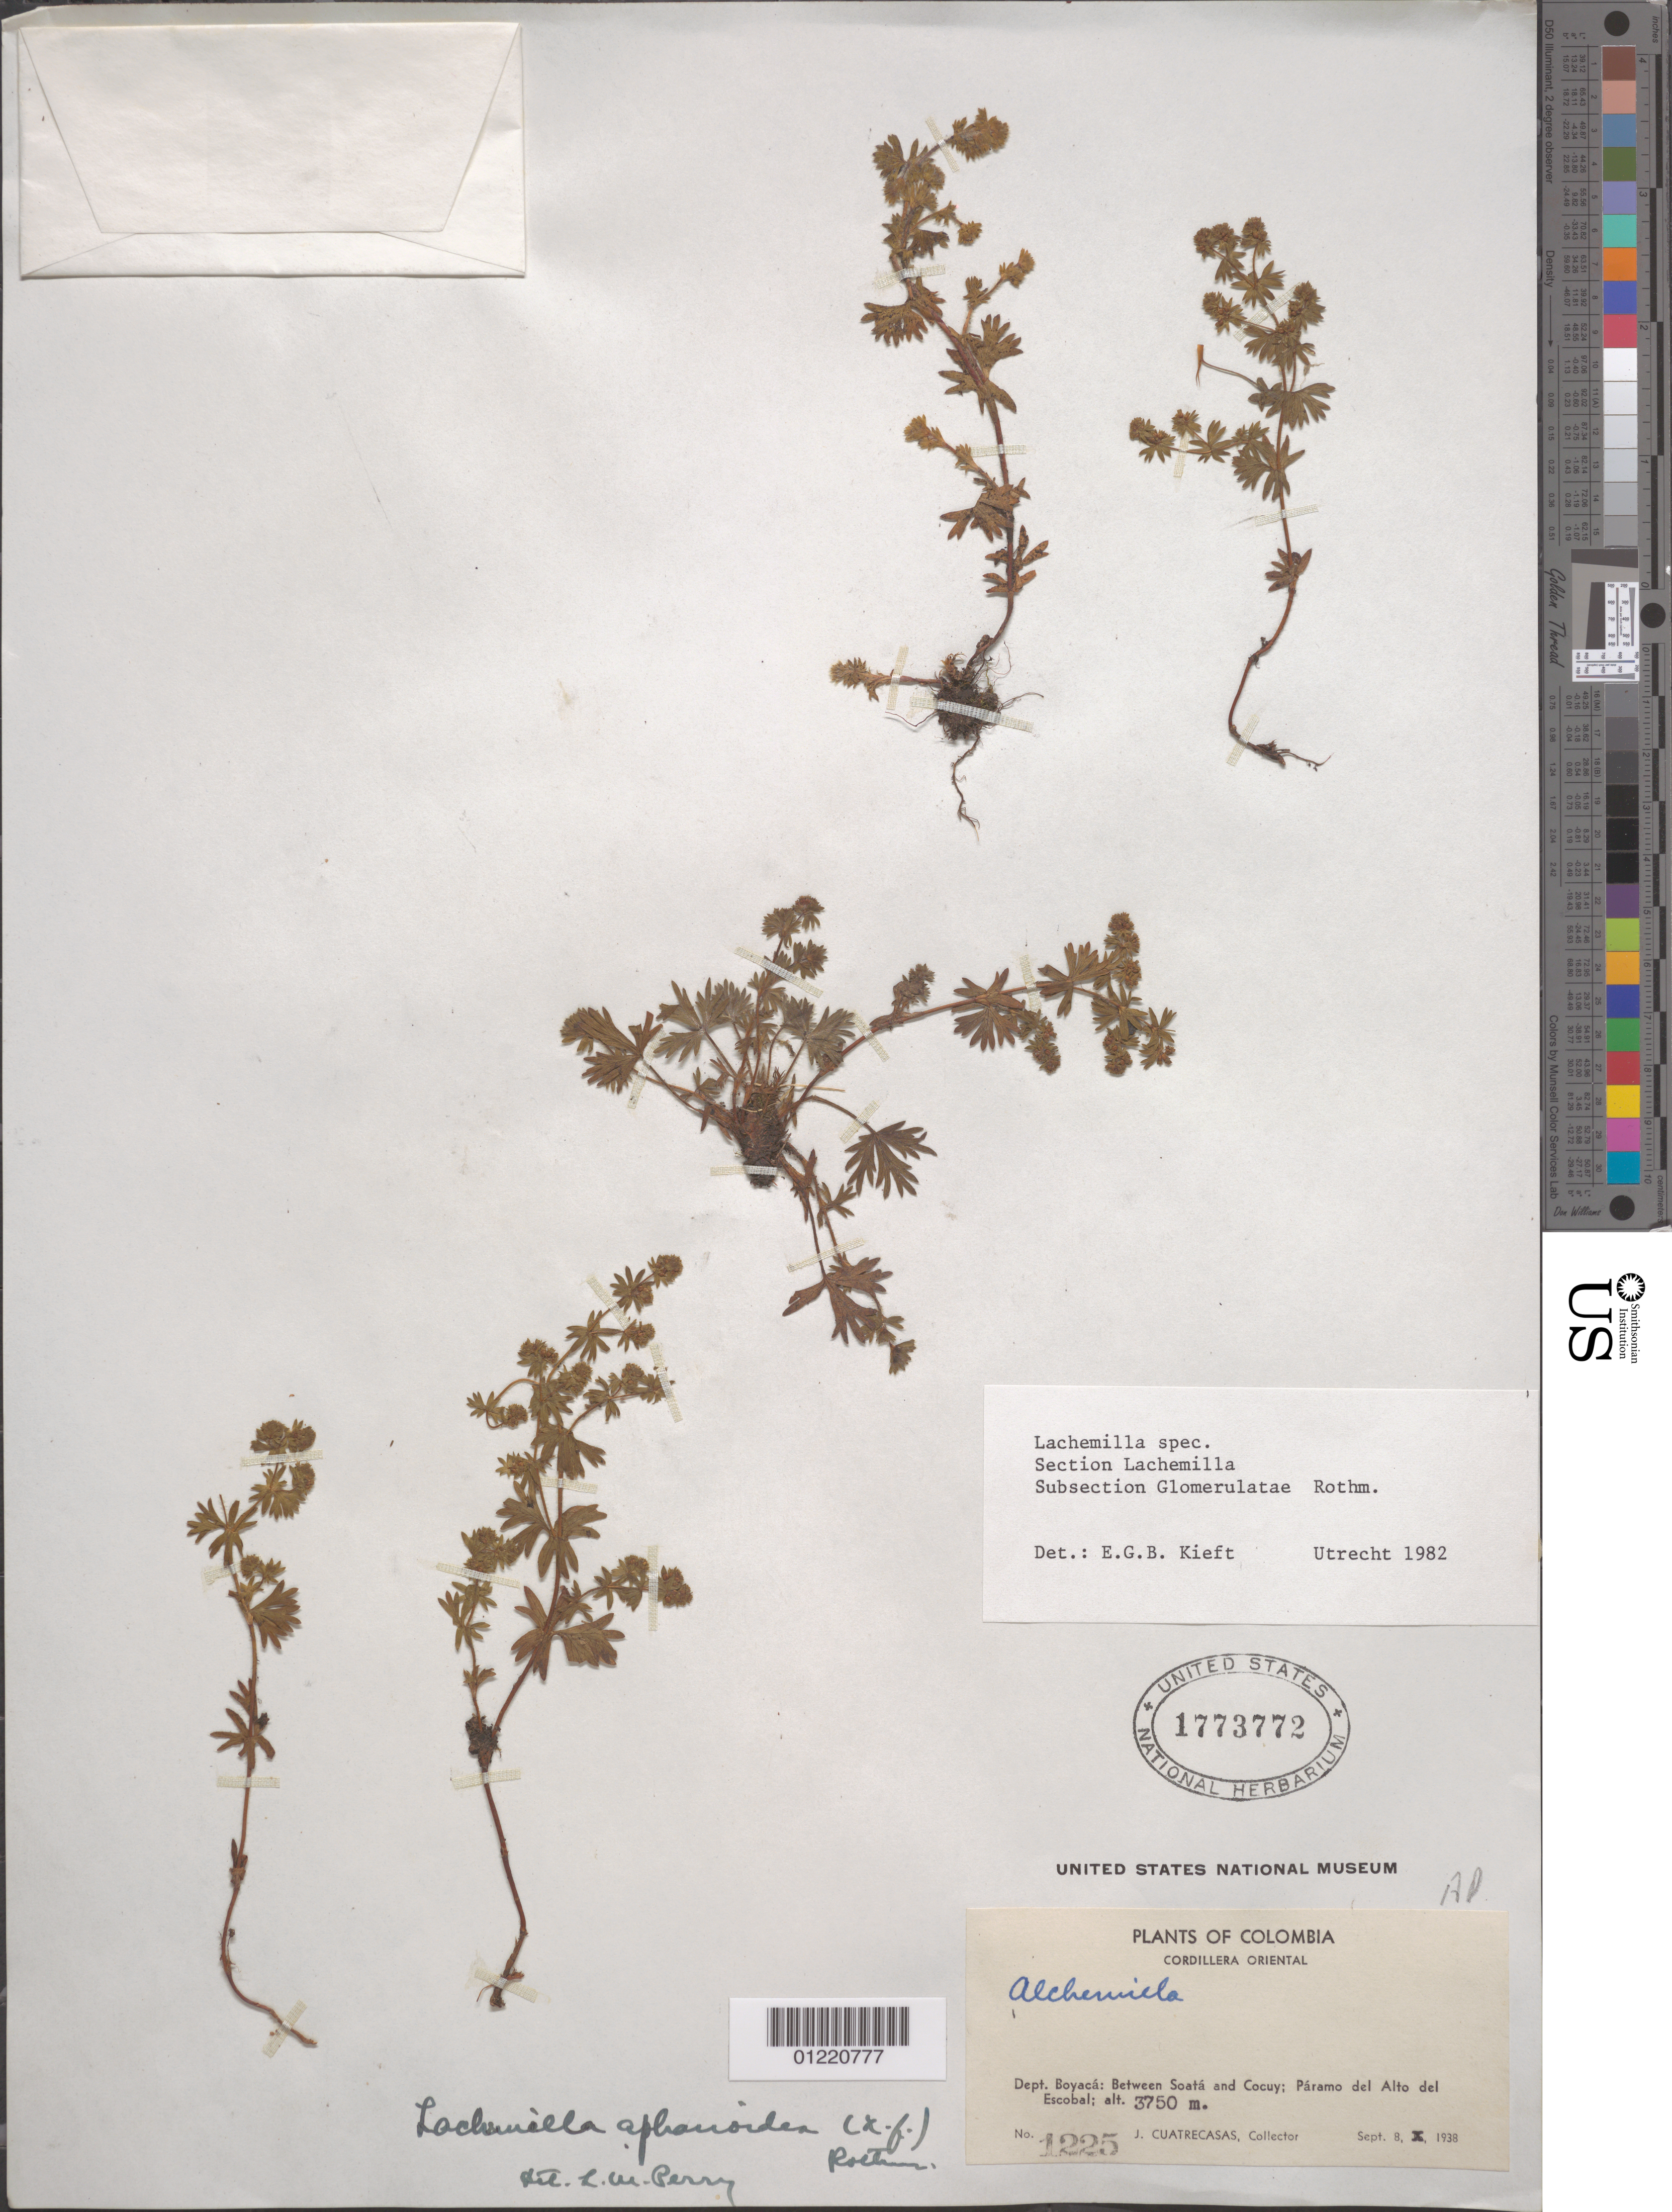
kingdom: Plantae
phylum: Tracheophyta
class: Magnoliopsida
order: Rosales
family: Rosaceae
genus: Lachemilla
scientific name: Lachemilla sp.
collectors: J. Cuatrecasas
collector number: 1225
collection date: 1938-09-08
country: Colombia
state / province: Boyacá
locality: Between Soata and Cocuy; Paramo del Alto del Escobal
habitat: Paramo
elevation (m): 3750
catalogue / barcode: US 1773772